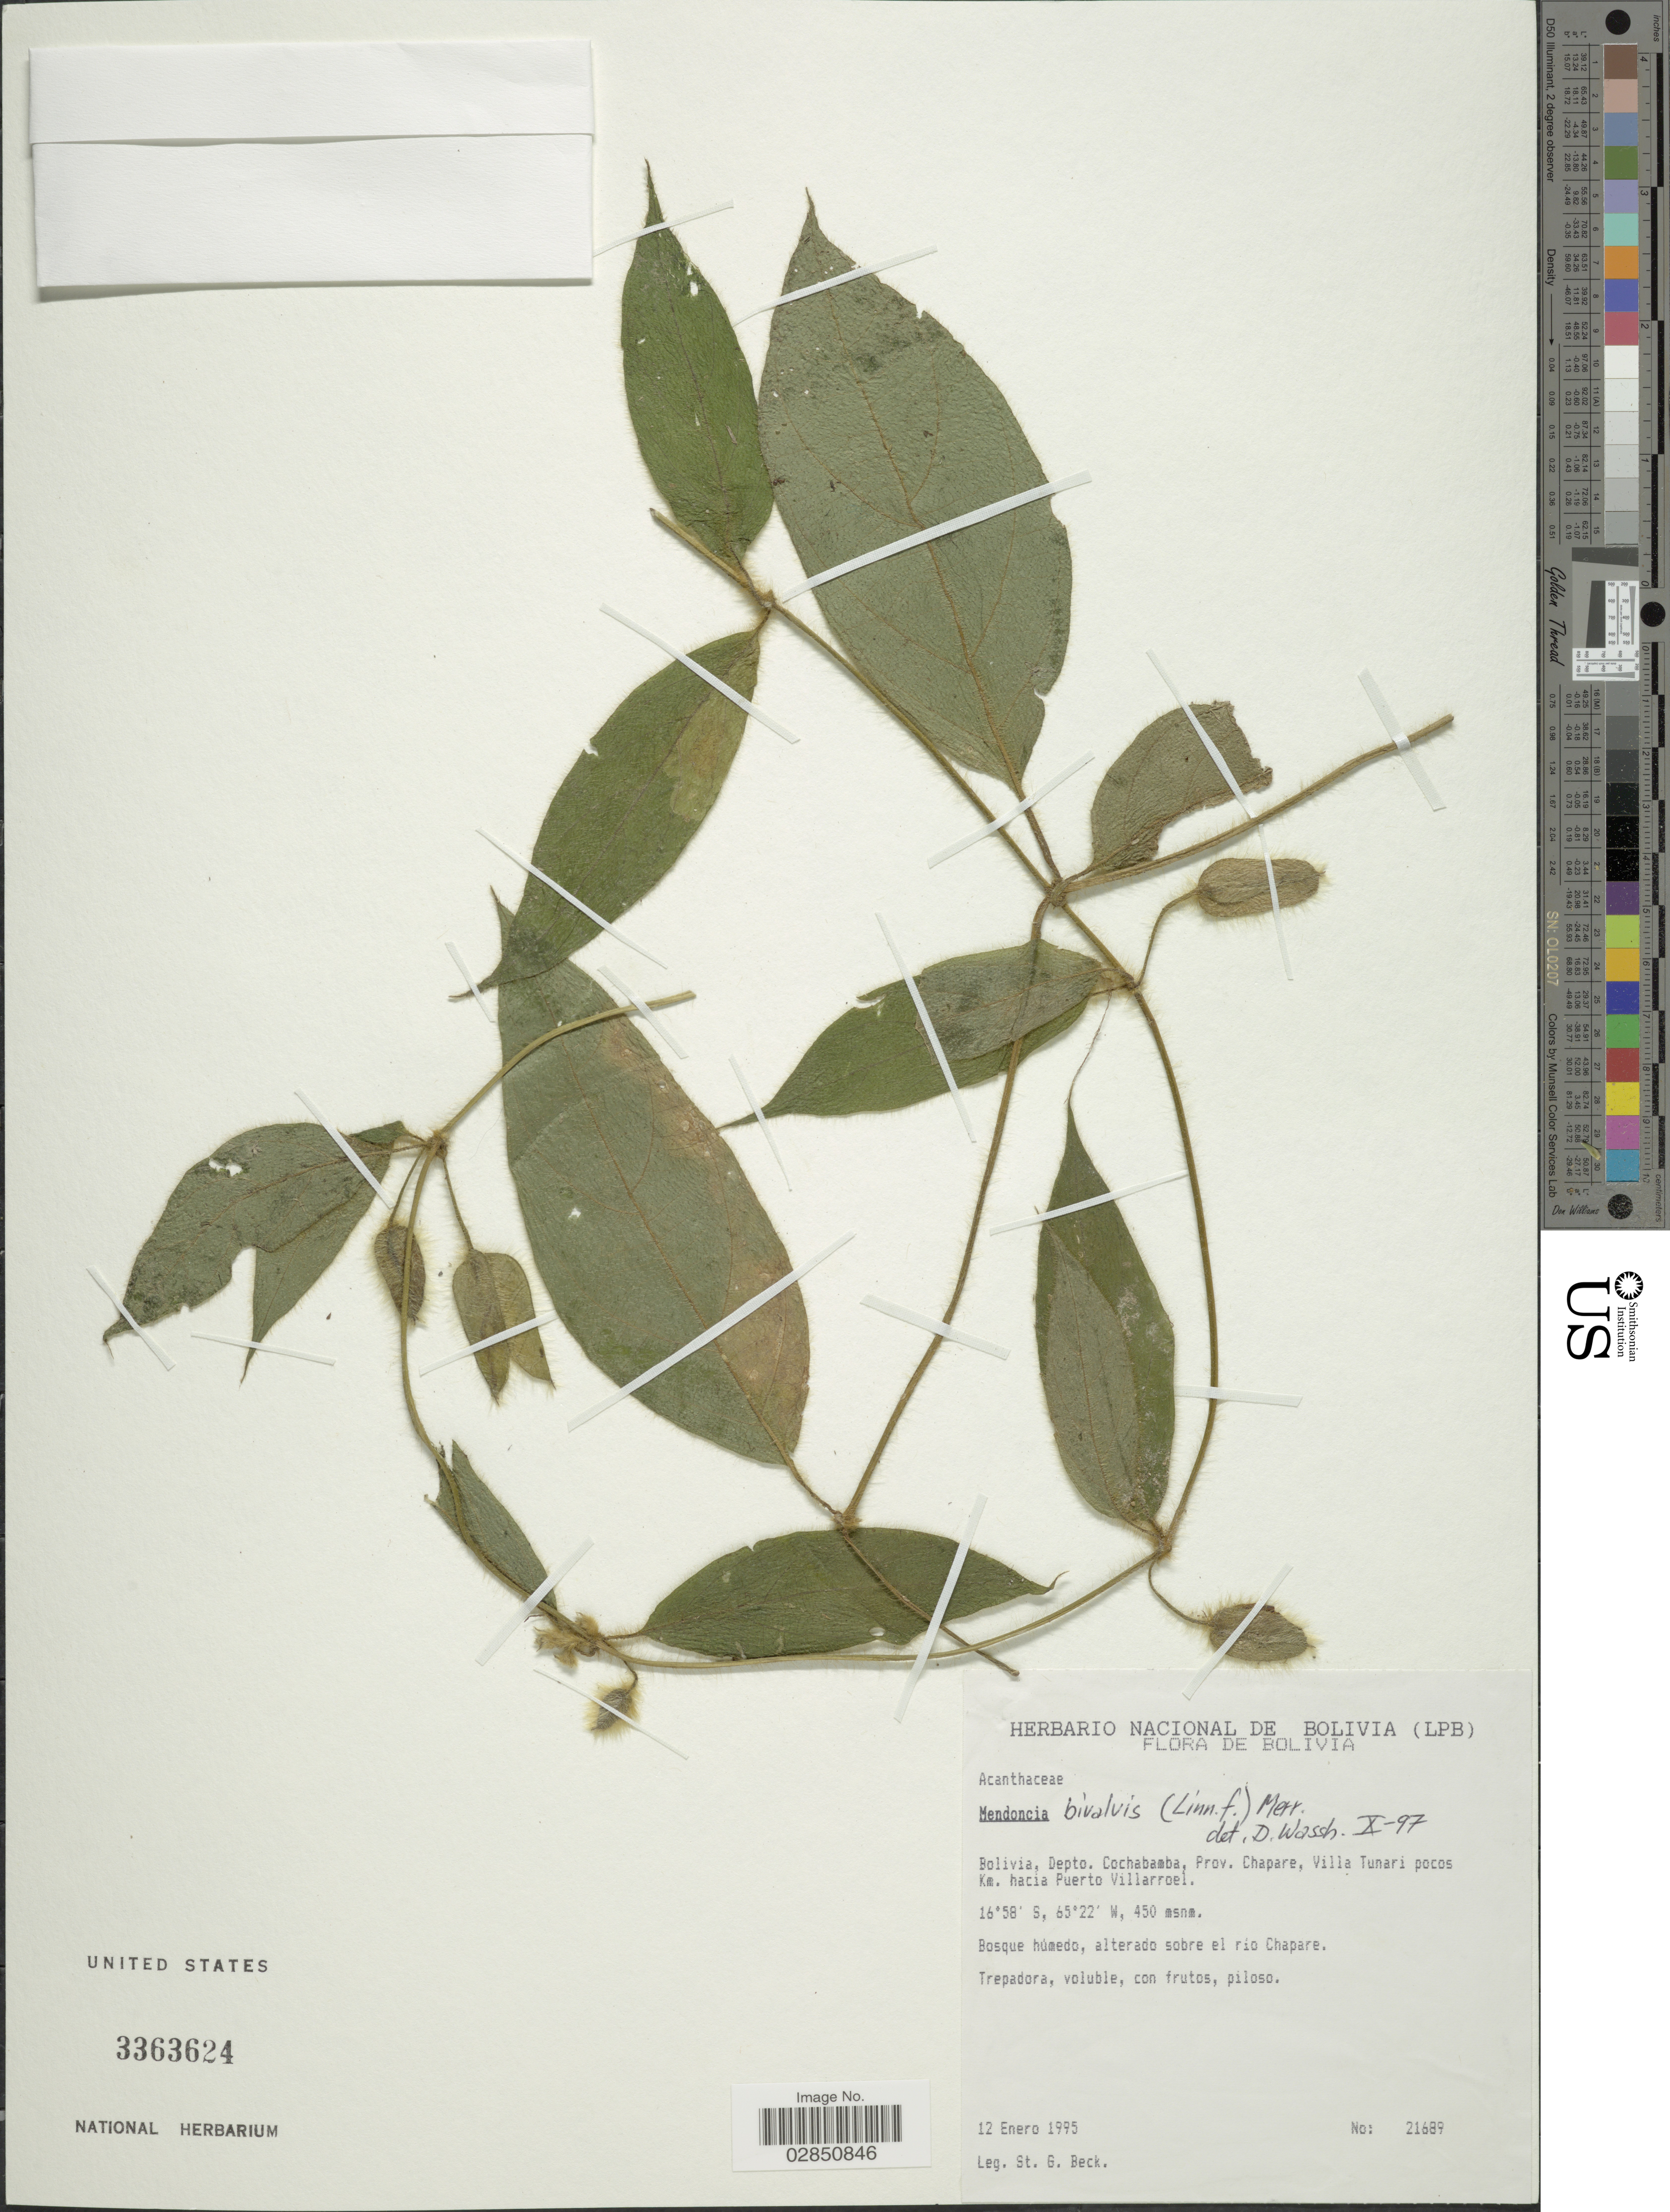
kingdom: Plantae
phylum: Tracheophyta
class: Magnoliopsida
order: Lamiales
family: Acanthaceae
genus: Mendoncia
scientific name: Mendoncia bivalvis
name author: (L. f.) Merr.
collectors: S. G. Beck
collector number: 21689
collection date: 1995-01-12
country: Bolivia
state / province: Cochabamba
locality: Depto. Cochabamba, prov. Chapare, Villa Tunari pocos Km. hacia Puerto Villarroel.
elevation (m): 450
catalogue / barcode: US 3363624